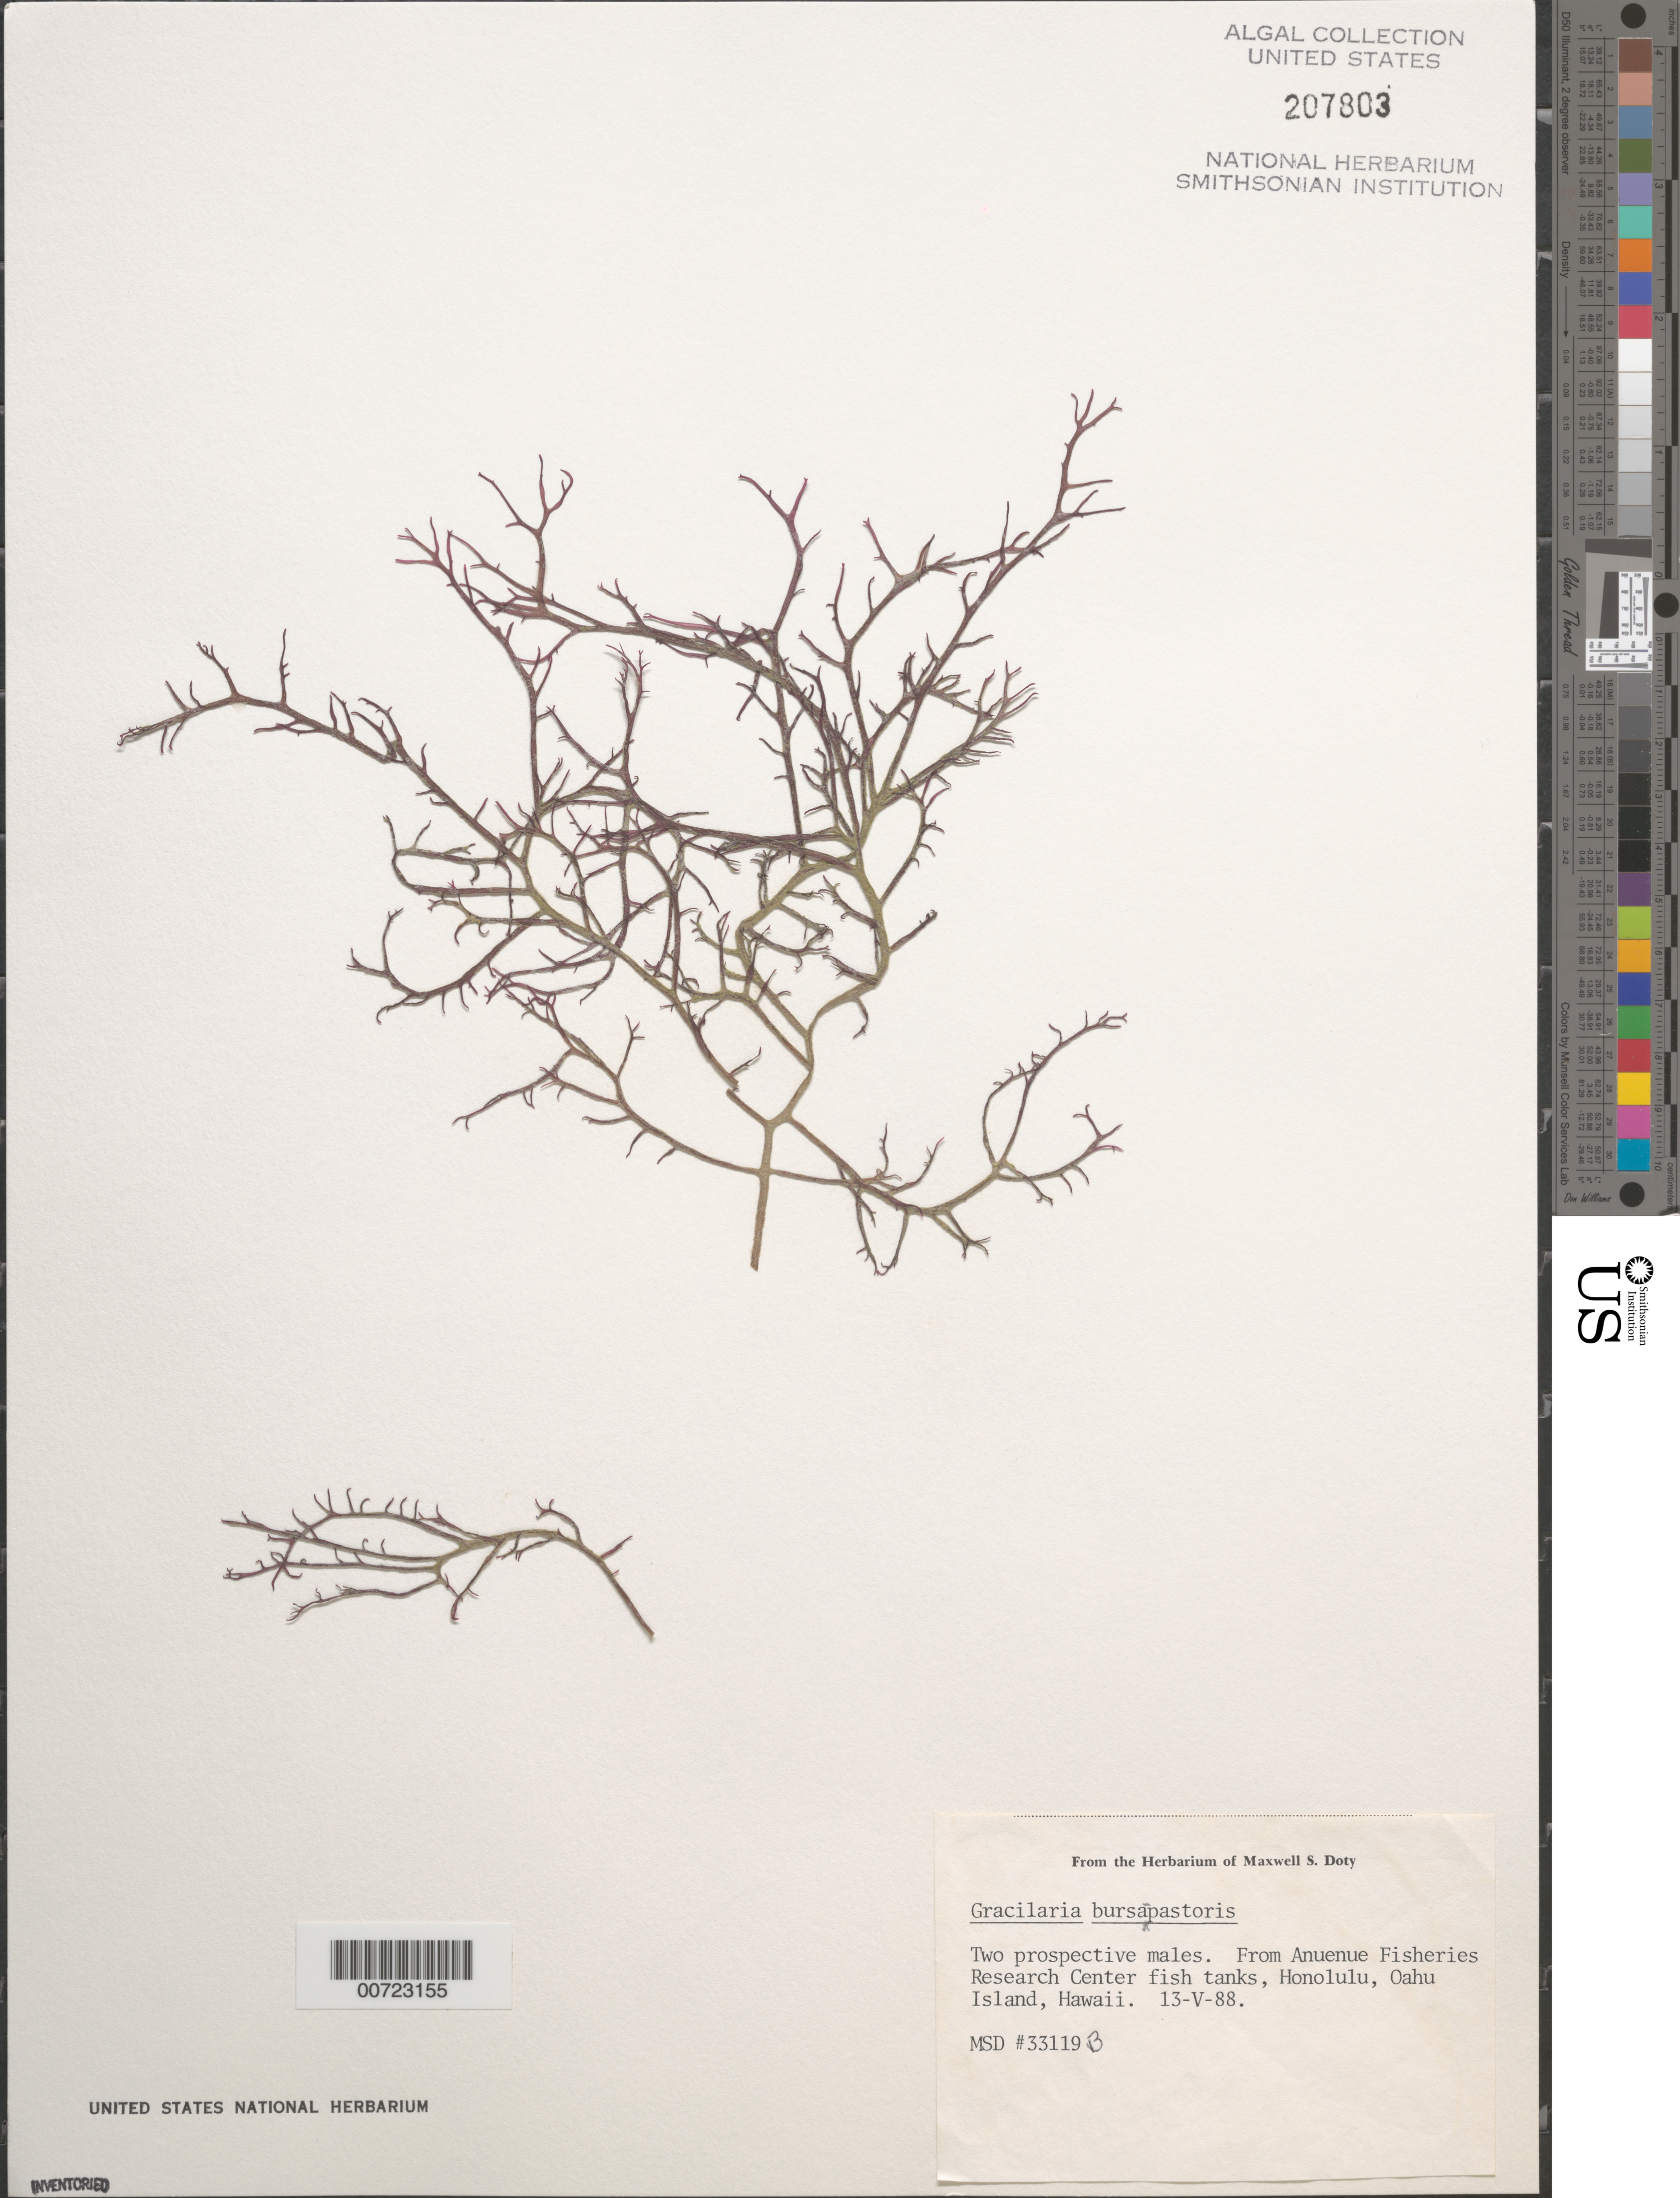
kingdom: Plantae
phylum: Rhodophyta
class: Florideophyceae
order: Gracilariales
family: Gracilariaceae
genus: Gracilaria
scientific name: Gracilaria bursa-pastoris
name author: (S.G. Gmel.) P.C. Silva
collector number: MSD 33119B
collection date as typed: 13 May 1988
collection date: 1988-05-13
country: United States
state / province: Hawaii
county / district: Honolulu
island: Oahu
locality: Honolulu, Anuenue Fisheries Research Center fish tanks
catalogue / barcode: US 207803